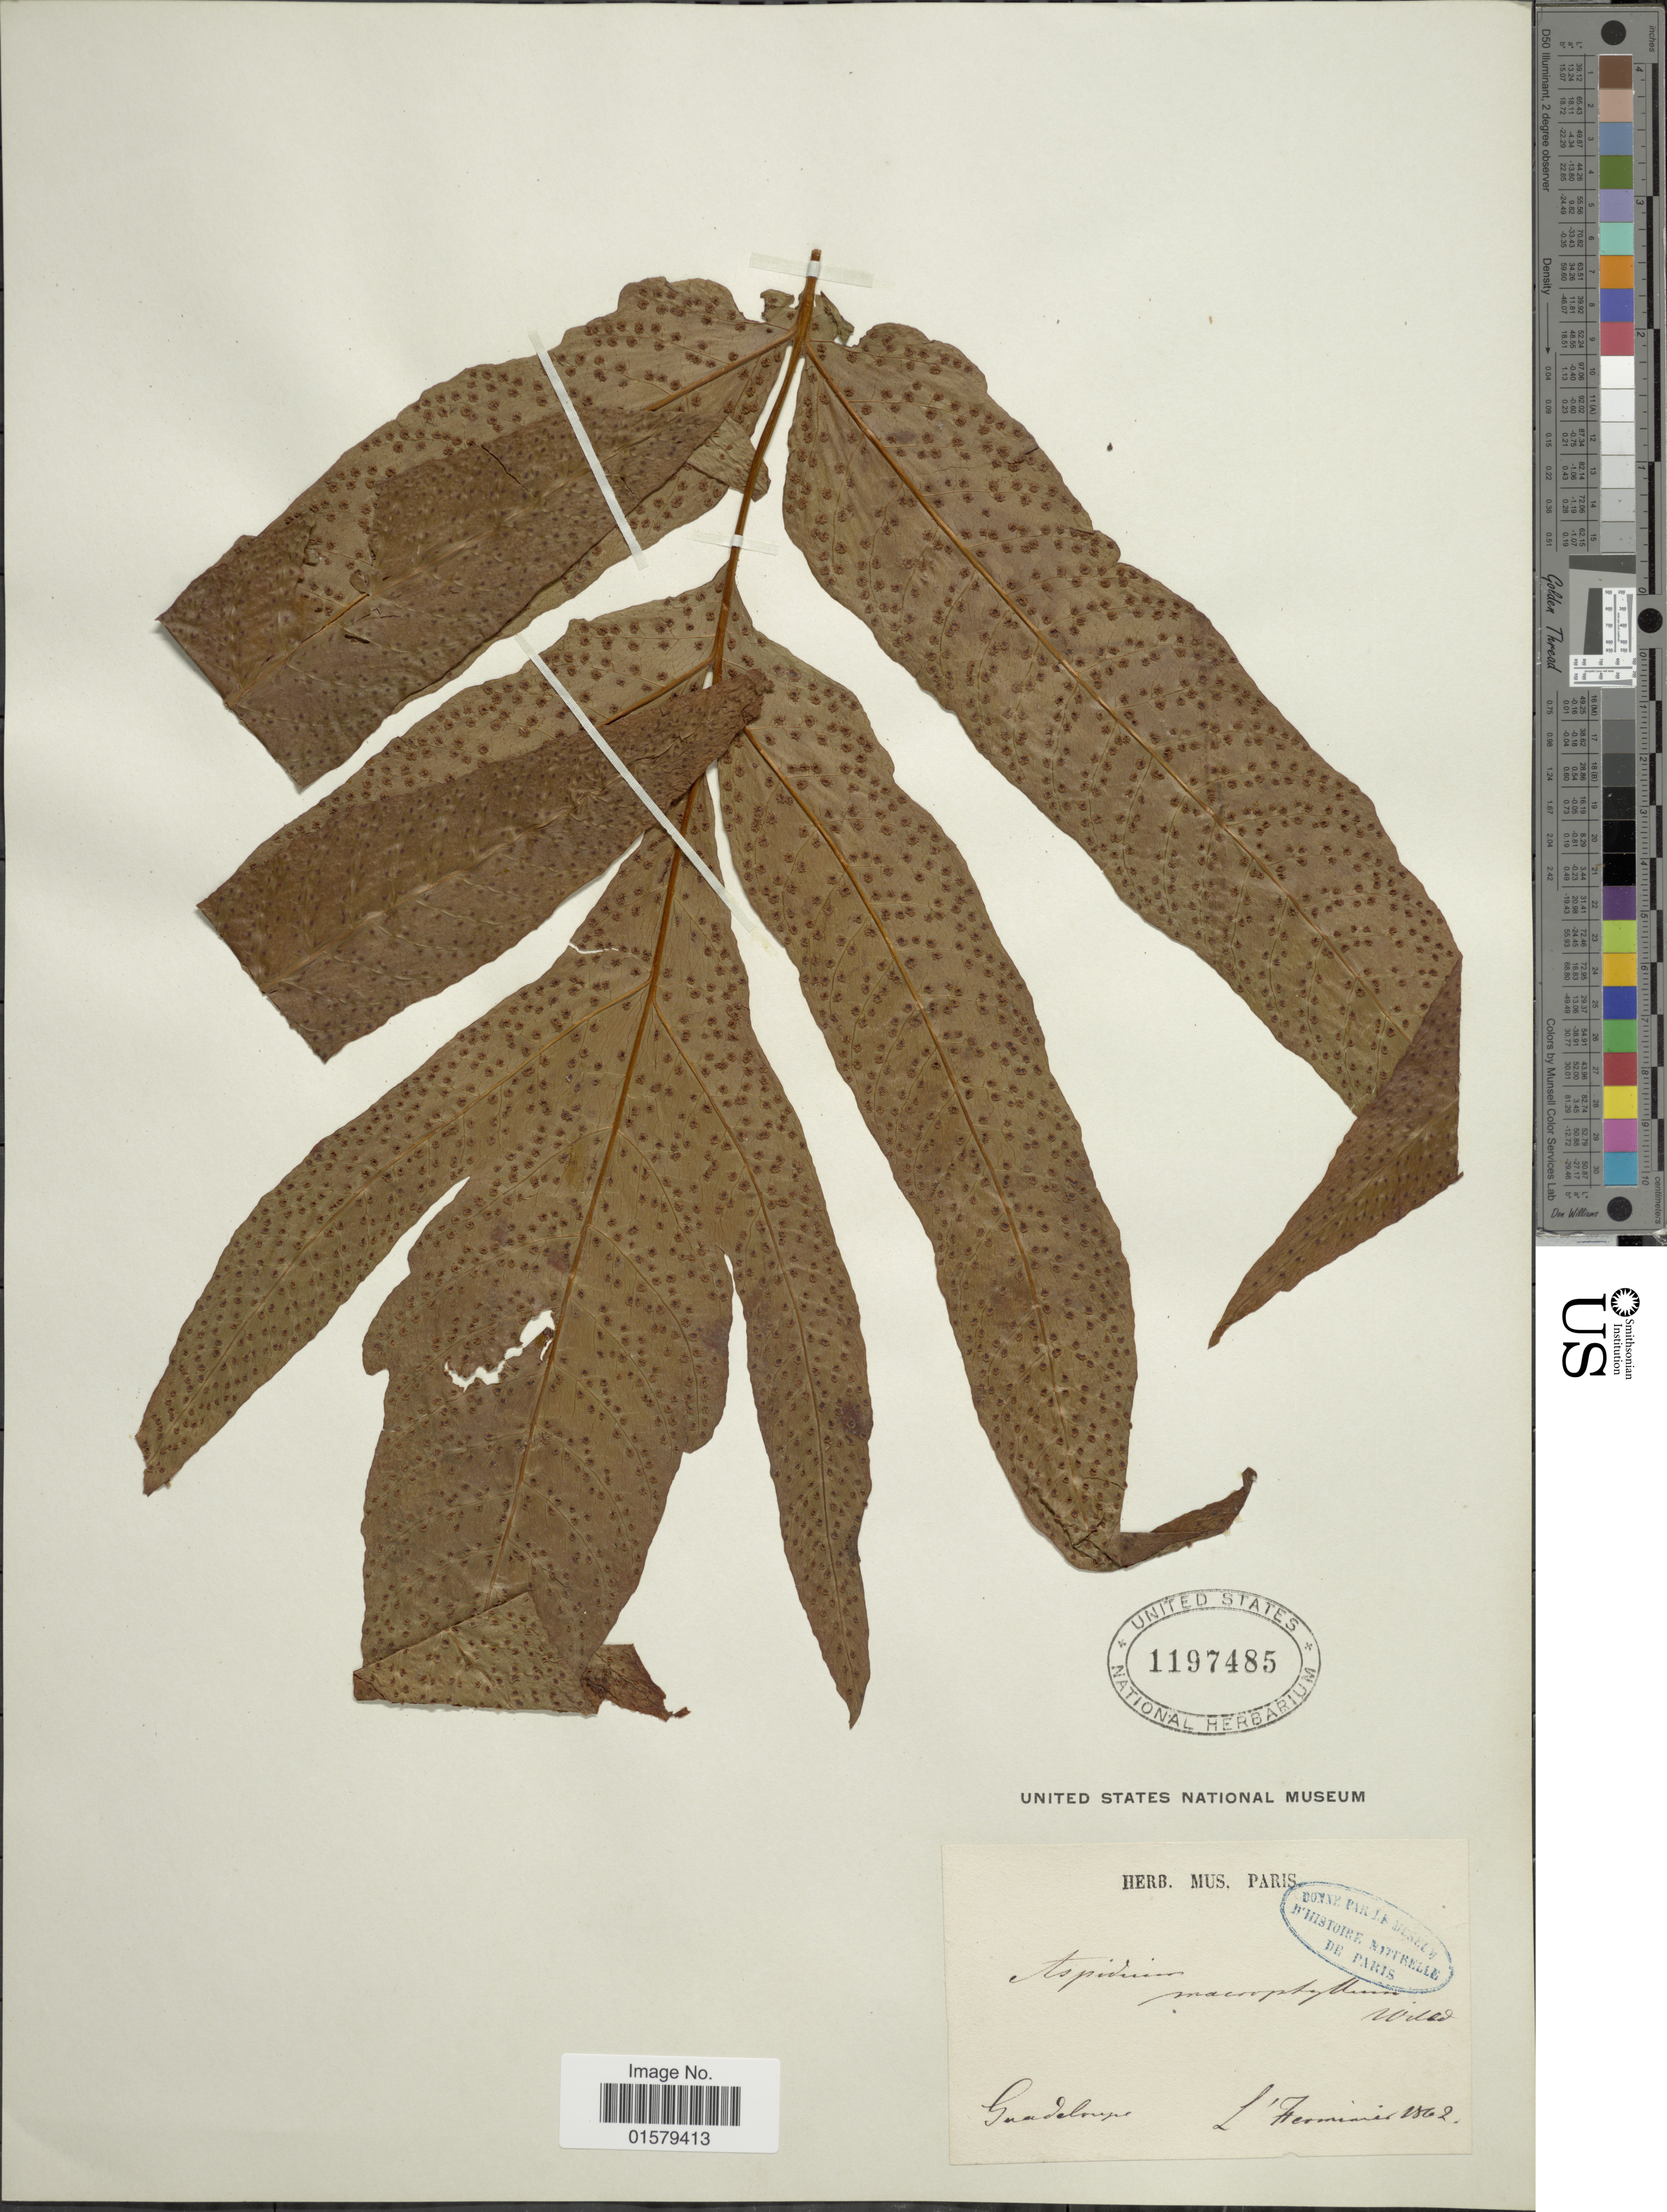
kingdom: Plantae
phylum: Tracheophyta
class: Polypodiopsida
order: Polypodiales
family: Tectariaceae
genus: Tectaria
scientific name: Tectaria incisa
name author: Cav.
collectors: -. L'Herminier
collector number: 2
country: Guadeloupe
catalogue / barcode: US 1197485